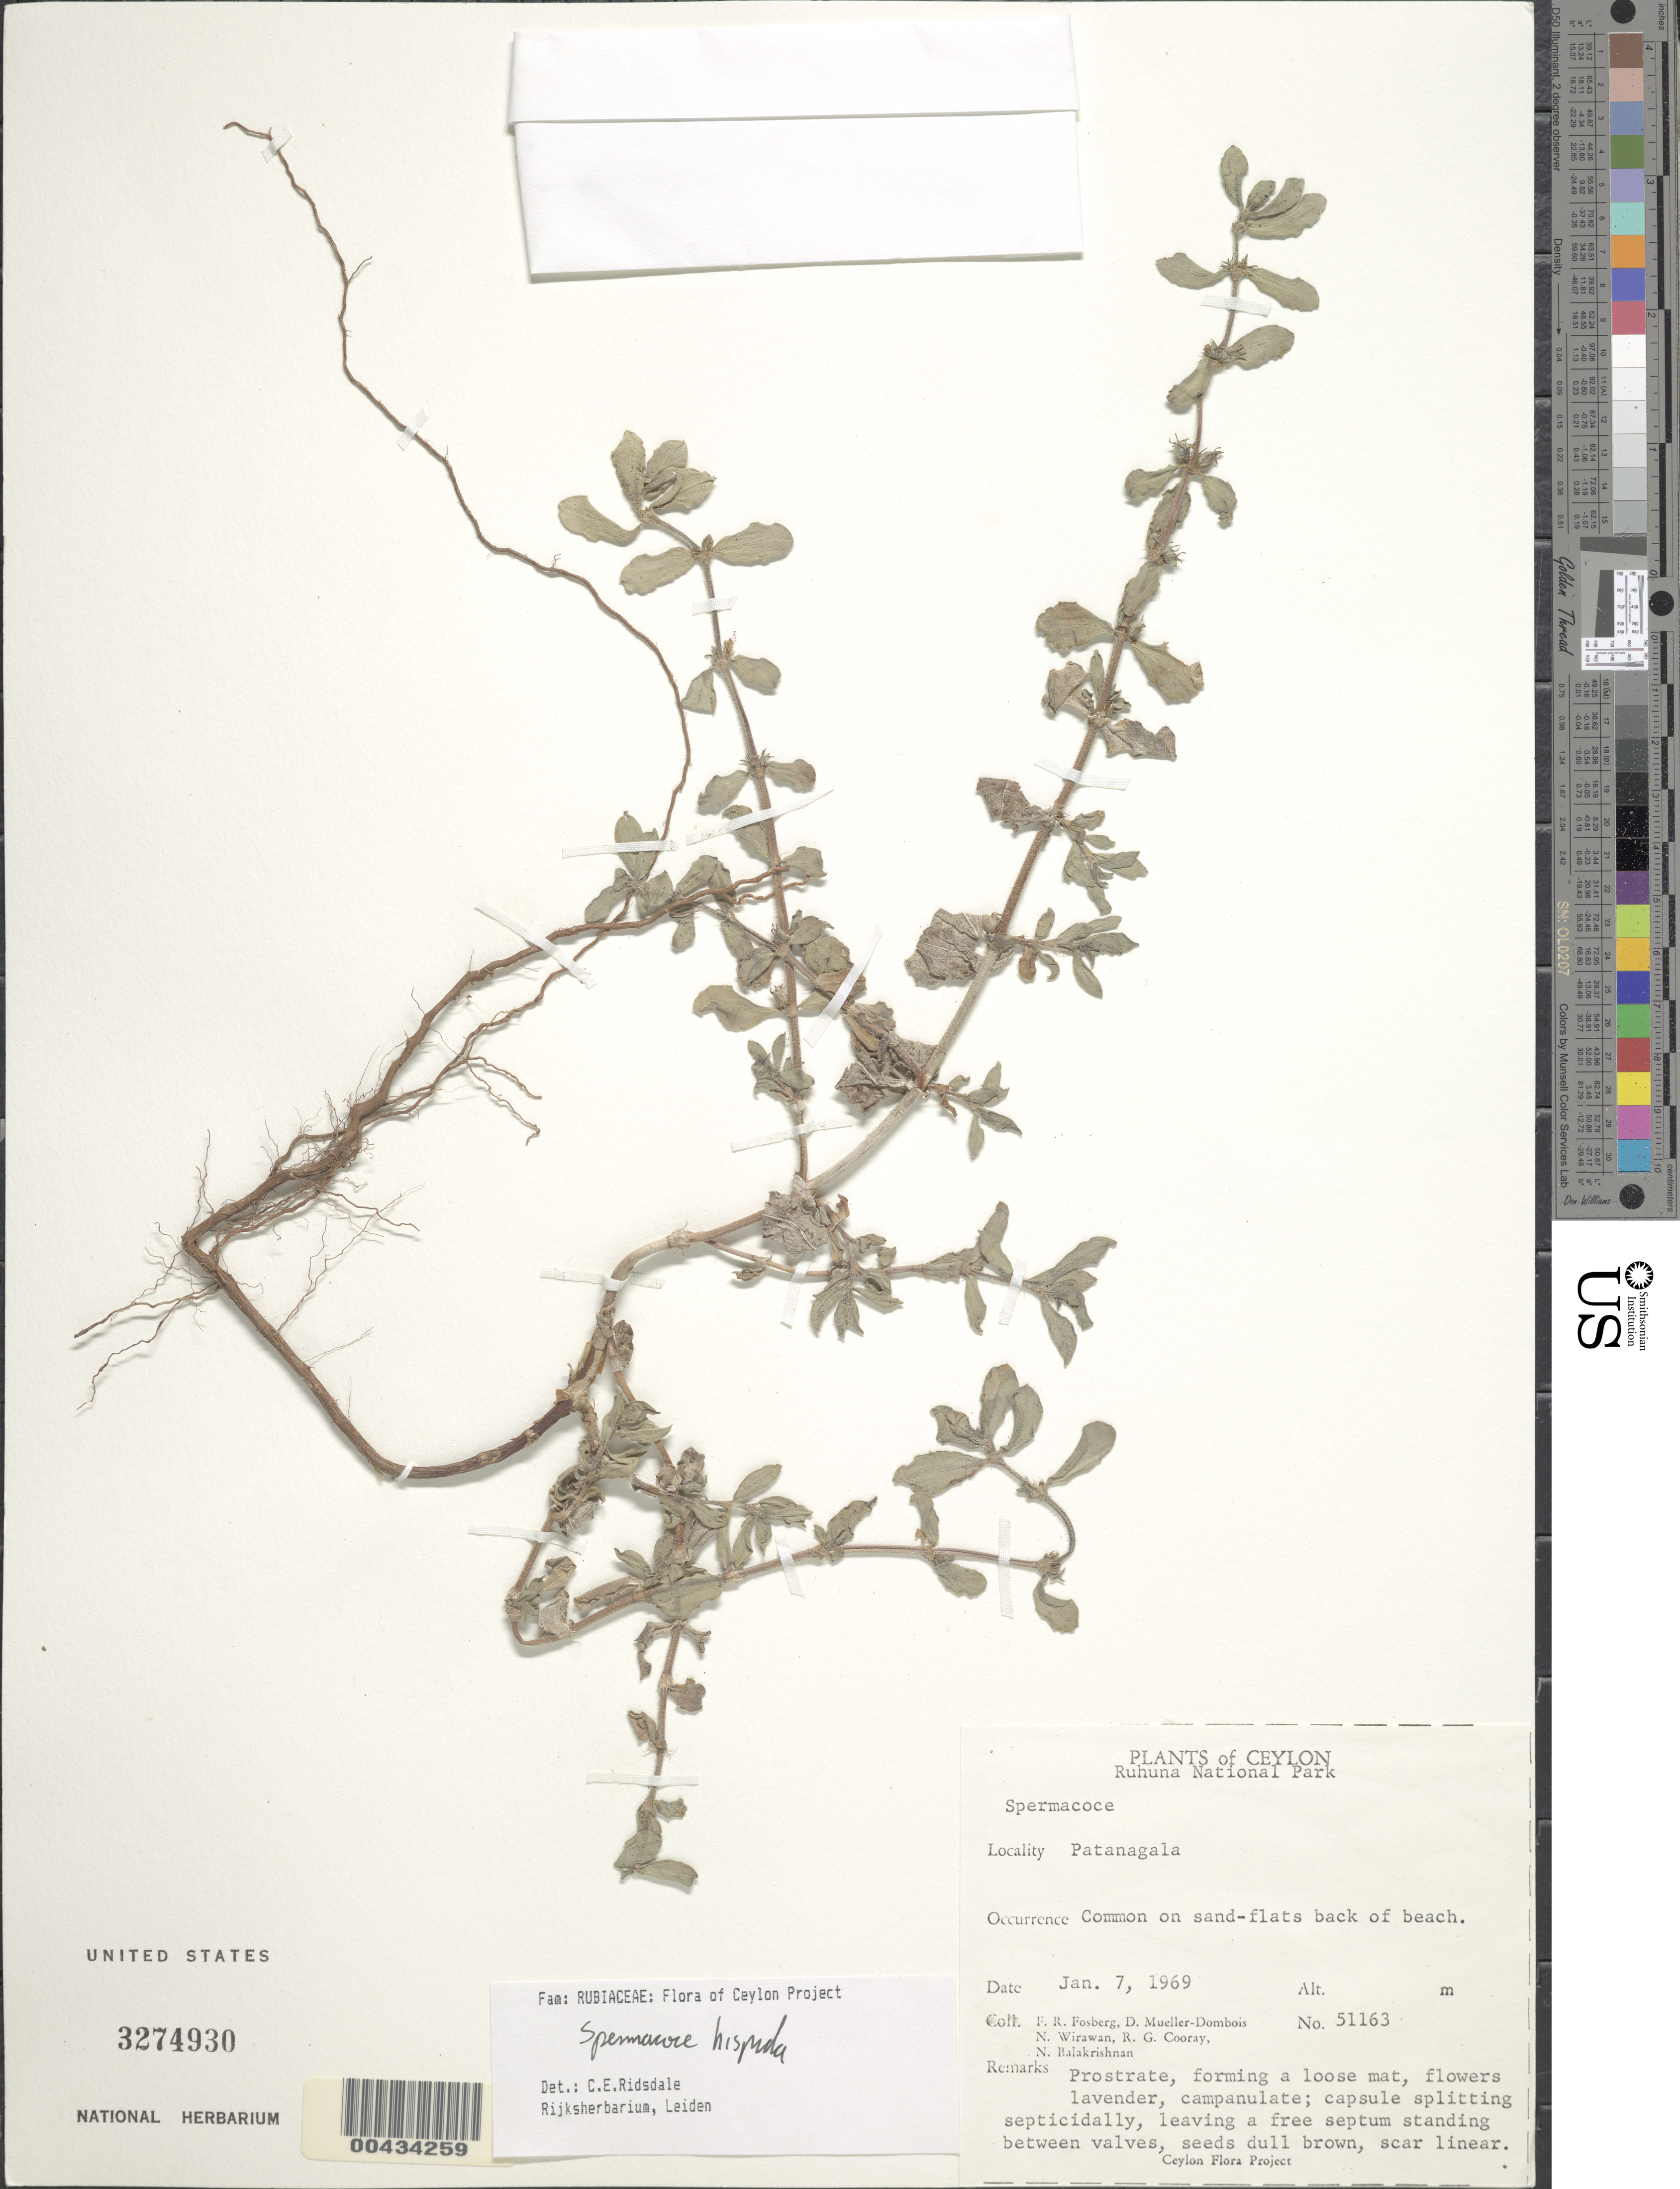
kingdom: Plantae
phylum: Tracheophyta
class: Magnoliopsida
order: Gentianales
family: Rubiaceae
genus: Spermacoce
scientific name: Spermacoce hispida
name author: L.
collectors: F. R. Fosberg, D. Mueller-Dombois & N. Wirawan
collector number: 51163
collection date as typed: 07 Jan 1969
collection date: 1969-01-07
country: Sri Lanka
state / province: Southern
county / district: Hambantota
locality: Ruhuna Natl Park, Patanagala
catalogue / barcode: US 3274930